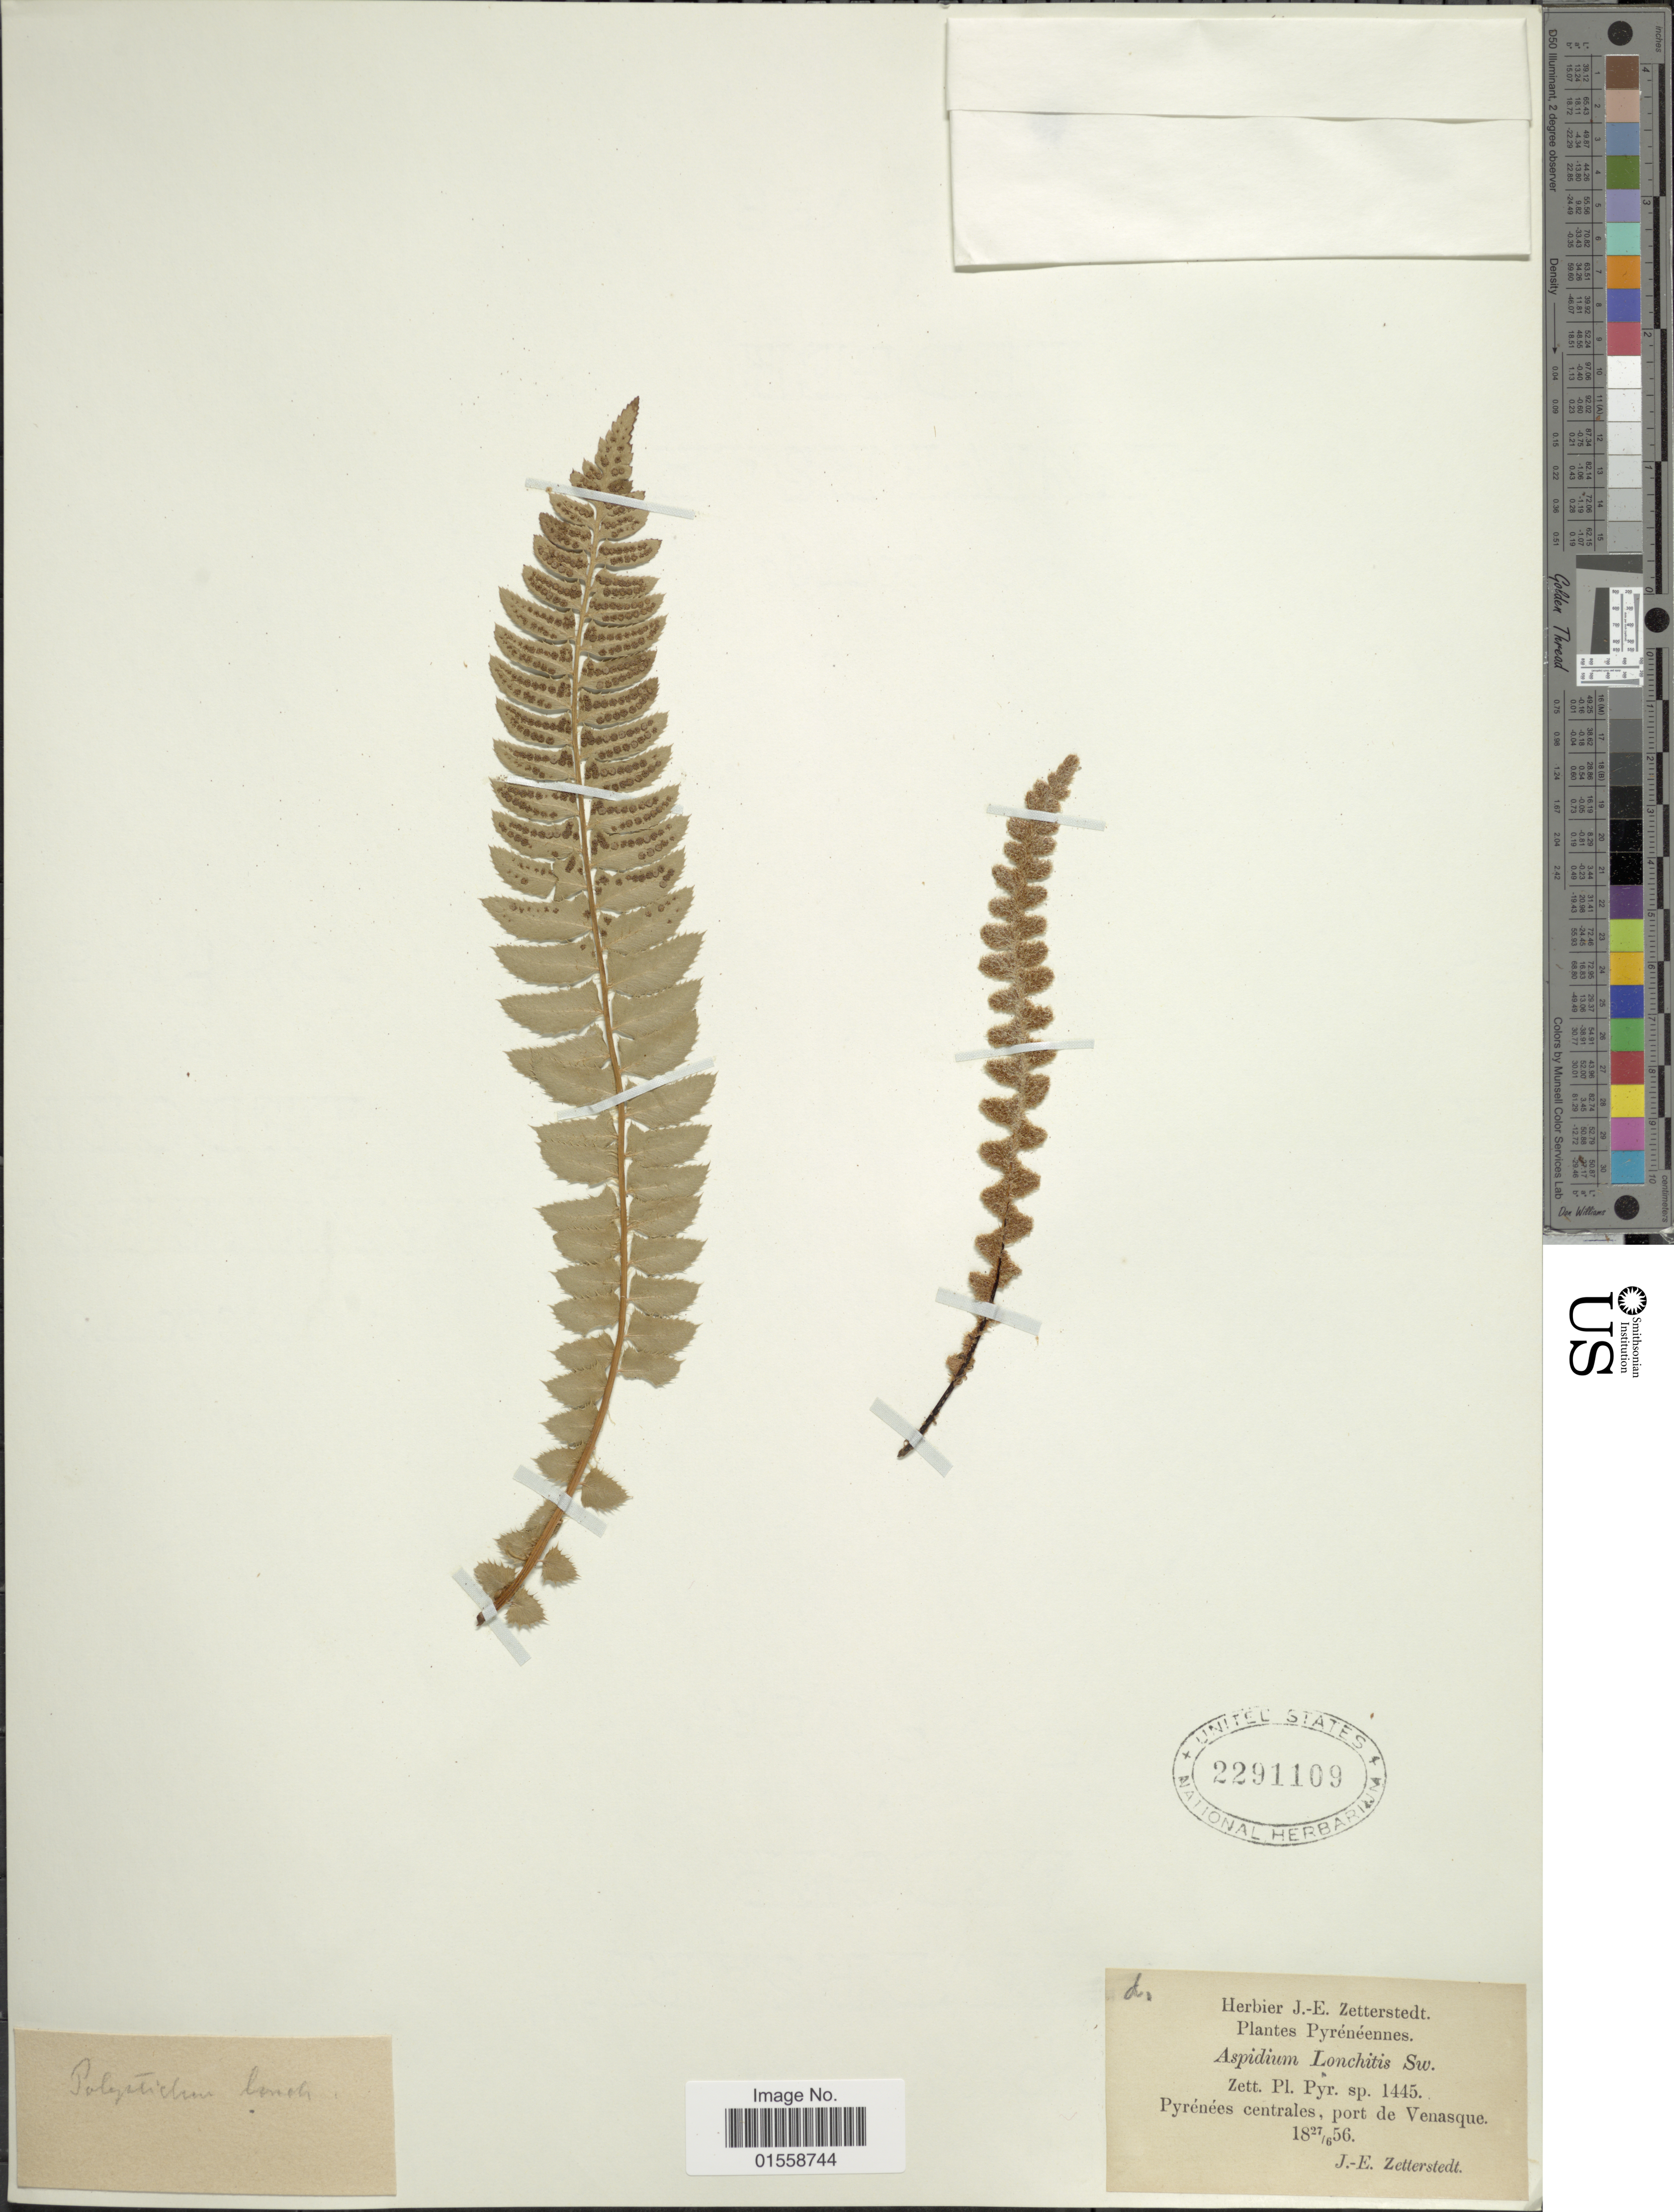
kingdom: Plantae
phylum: Tracheophyta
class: Polypodiopsida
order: Polypodiales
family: Dryopteridaceae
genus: Polystichum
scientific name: Polystichum lonchitis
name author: (Roth) L.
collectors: J.E. Zetterstedt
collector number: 1445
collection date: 1856-06-27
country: France / Spain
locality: Pyrénées Centrales, Port de Venasque / Puerto de Benasque. [On border between France and Spain]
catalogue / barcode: US 2291109